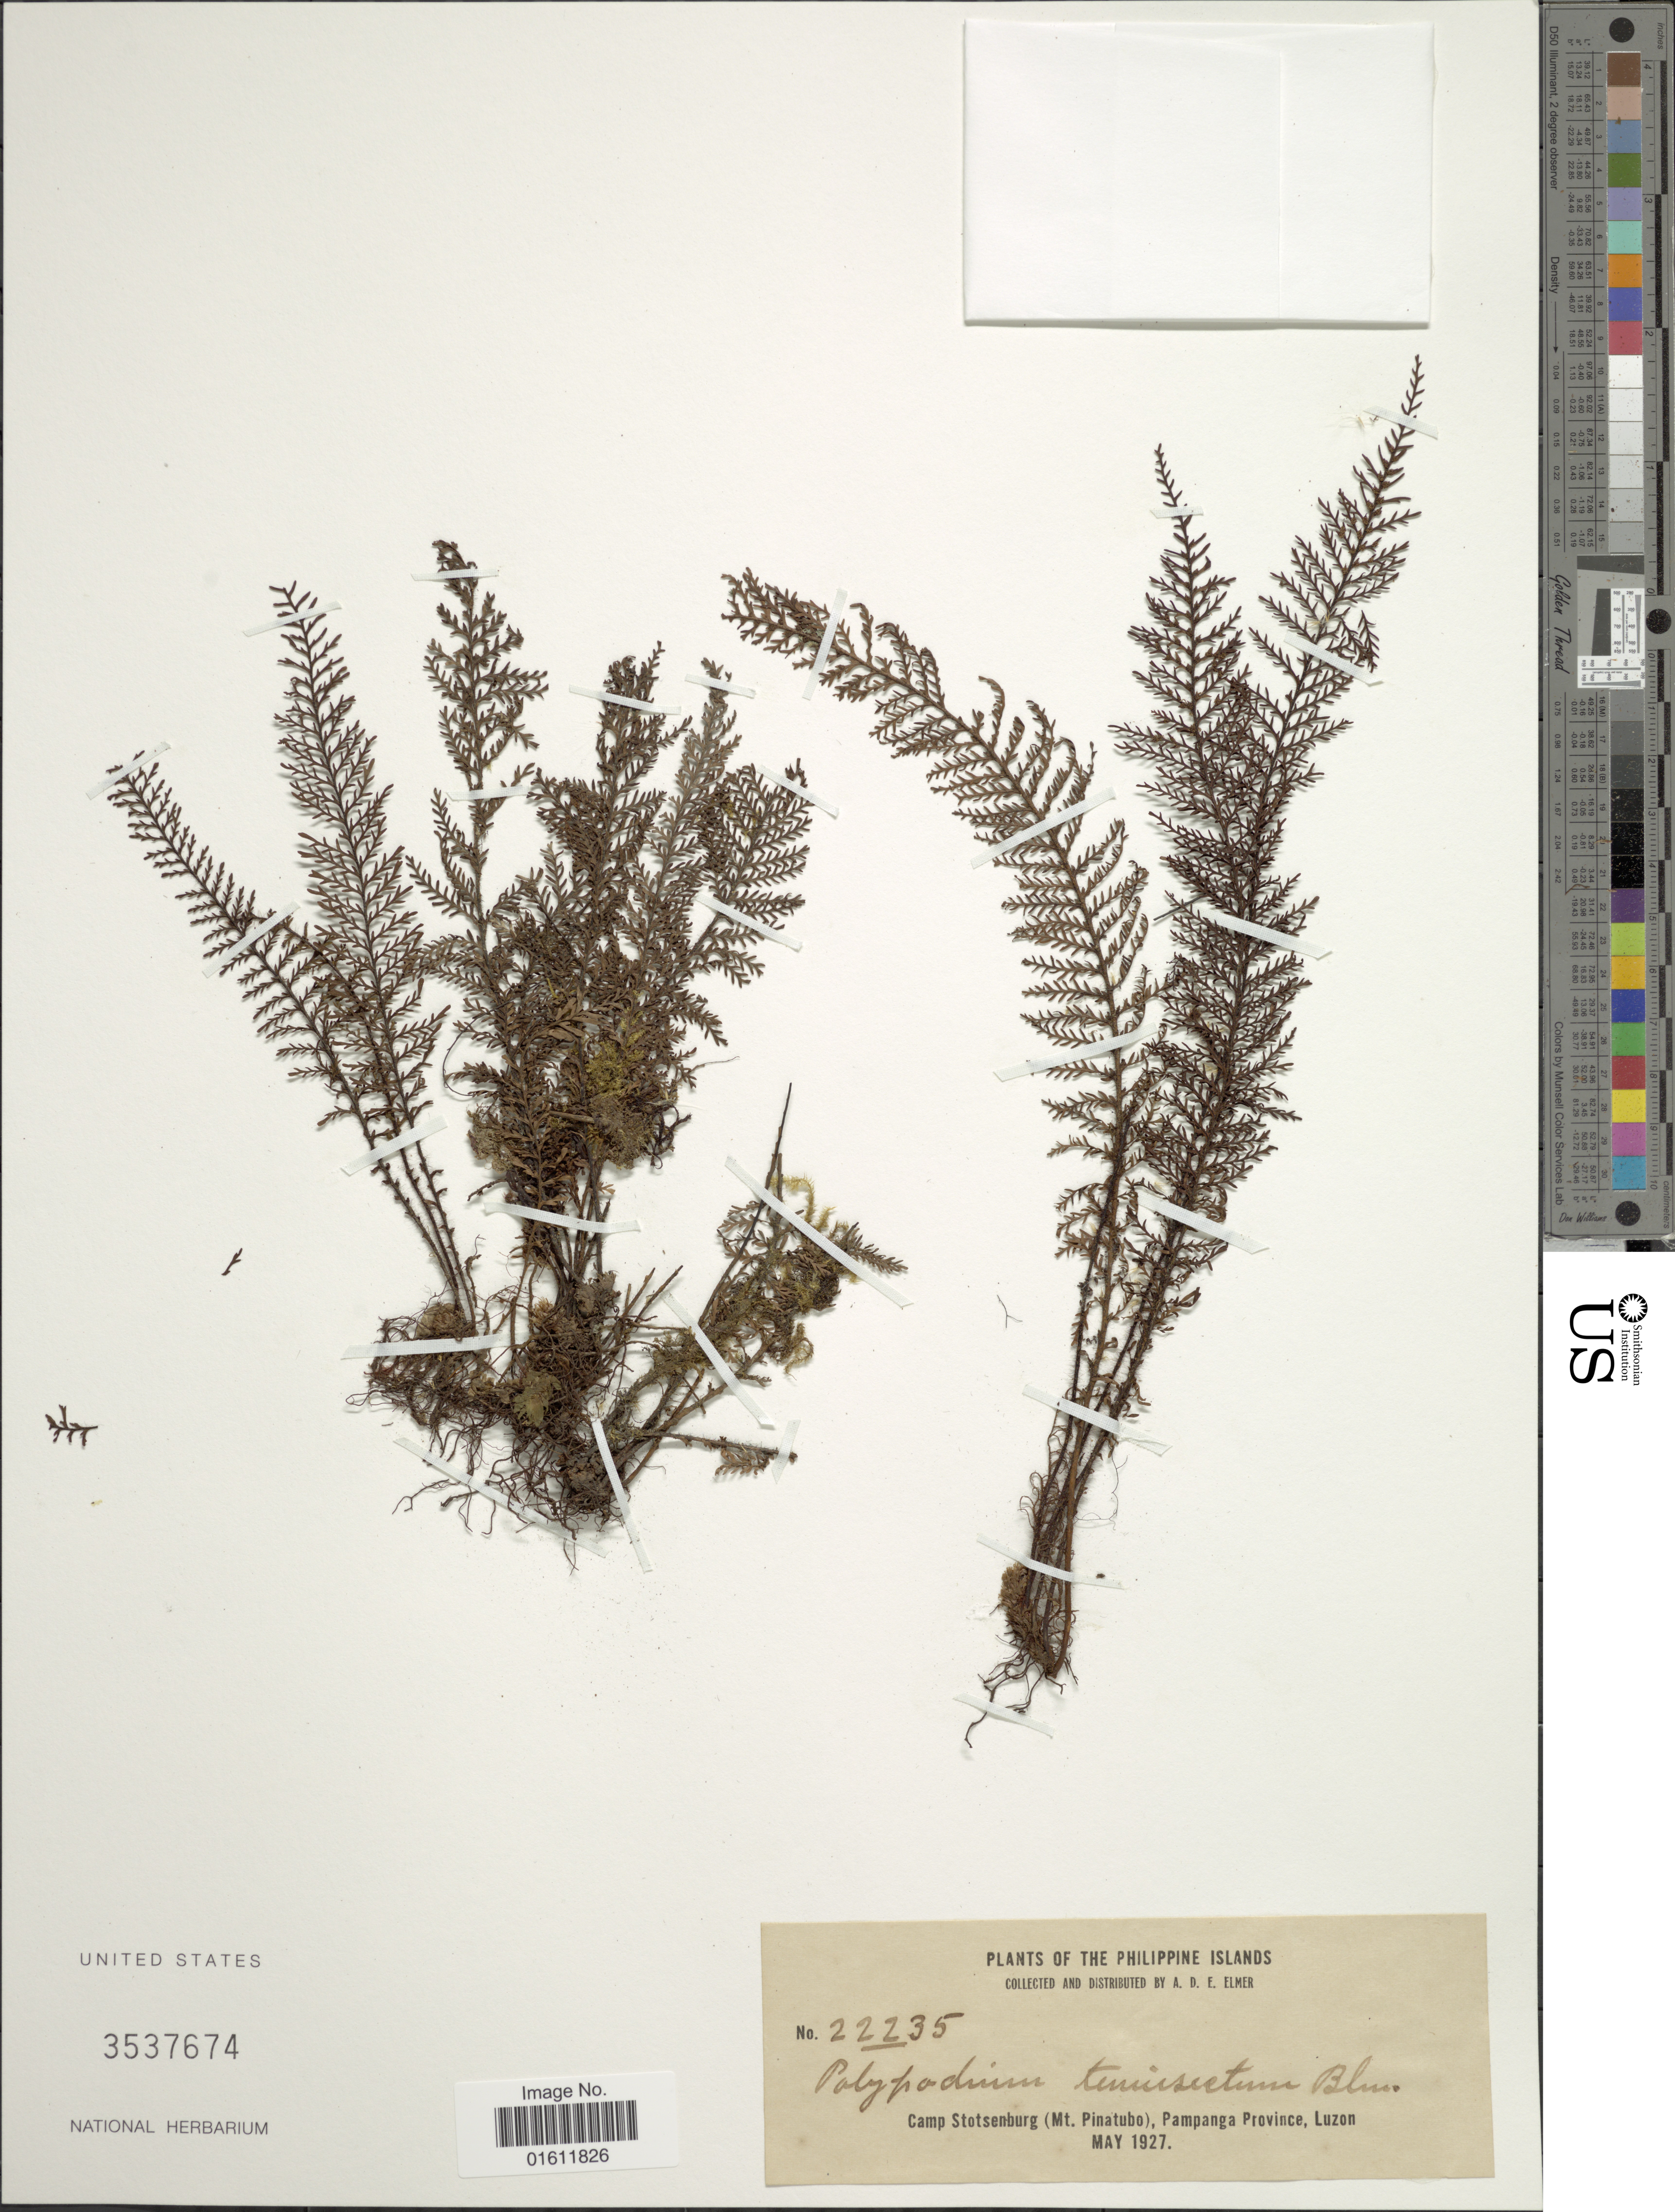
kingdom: Plantae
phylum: Tracheophyta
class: Polypodiopsida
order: Polypodiales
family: Polypodiaceae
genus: Themelium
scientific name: Themelium tenuisectum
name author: (Blume) Parris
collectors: A. D. E. Elmer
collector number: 22235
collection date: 1927-05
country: Philippines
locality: Camp Stotsenburg (Mt. Pinatubo), Pampanga Province, Luzon.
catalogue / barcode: US 3537674